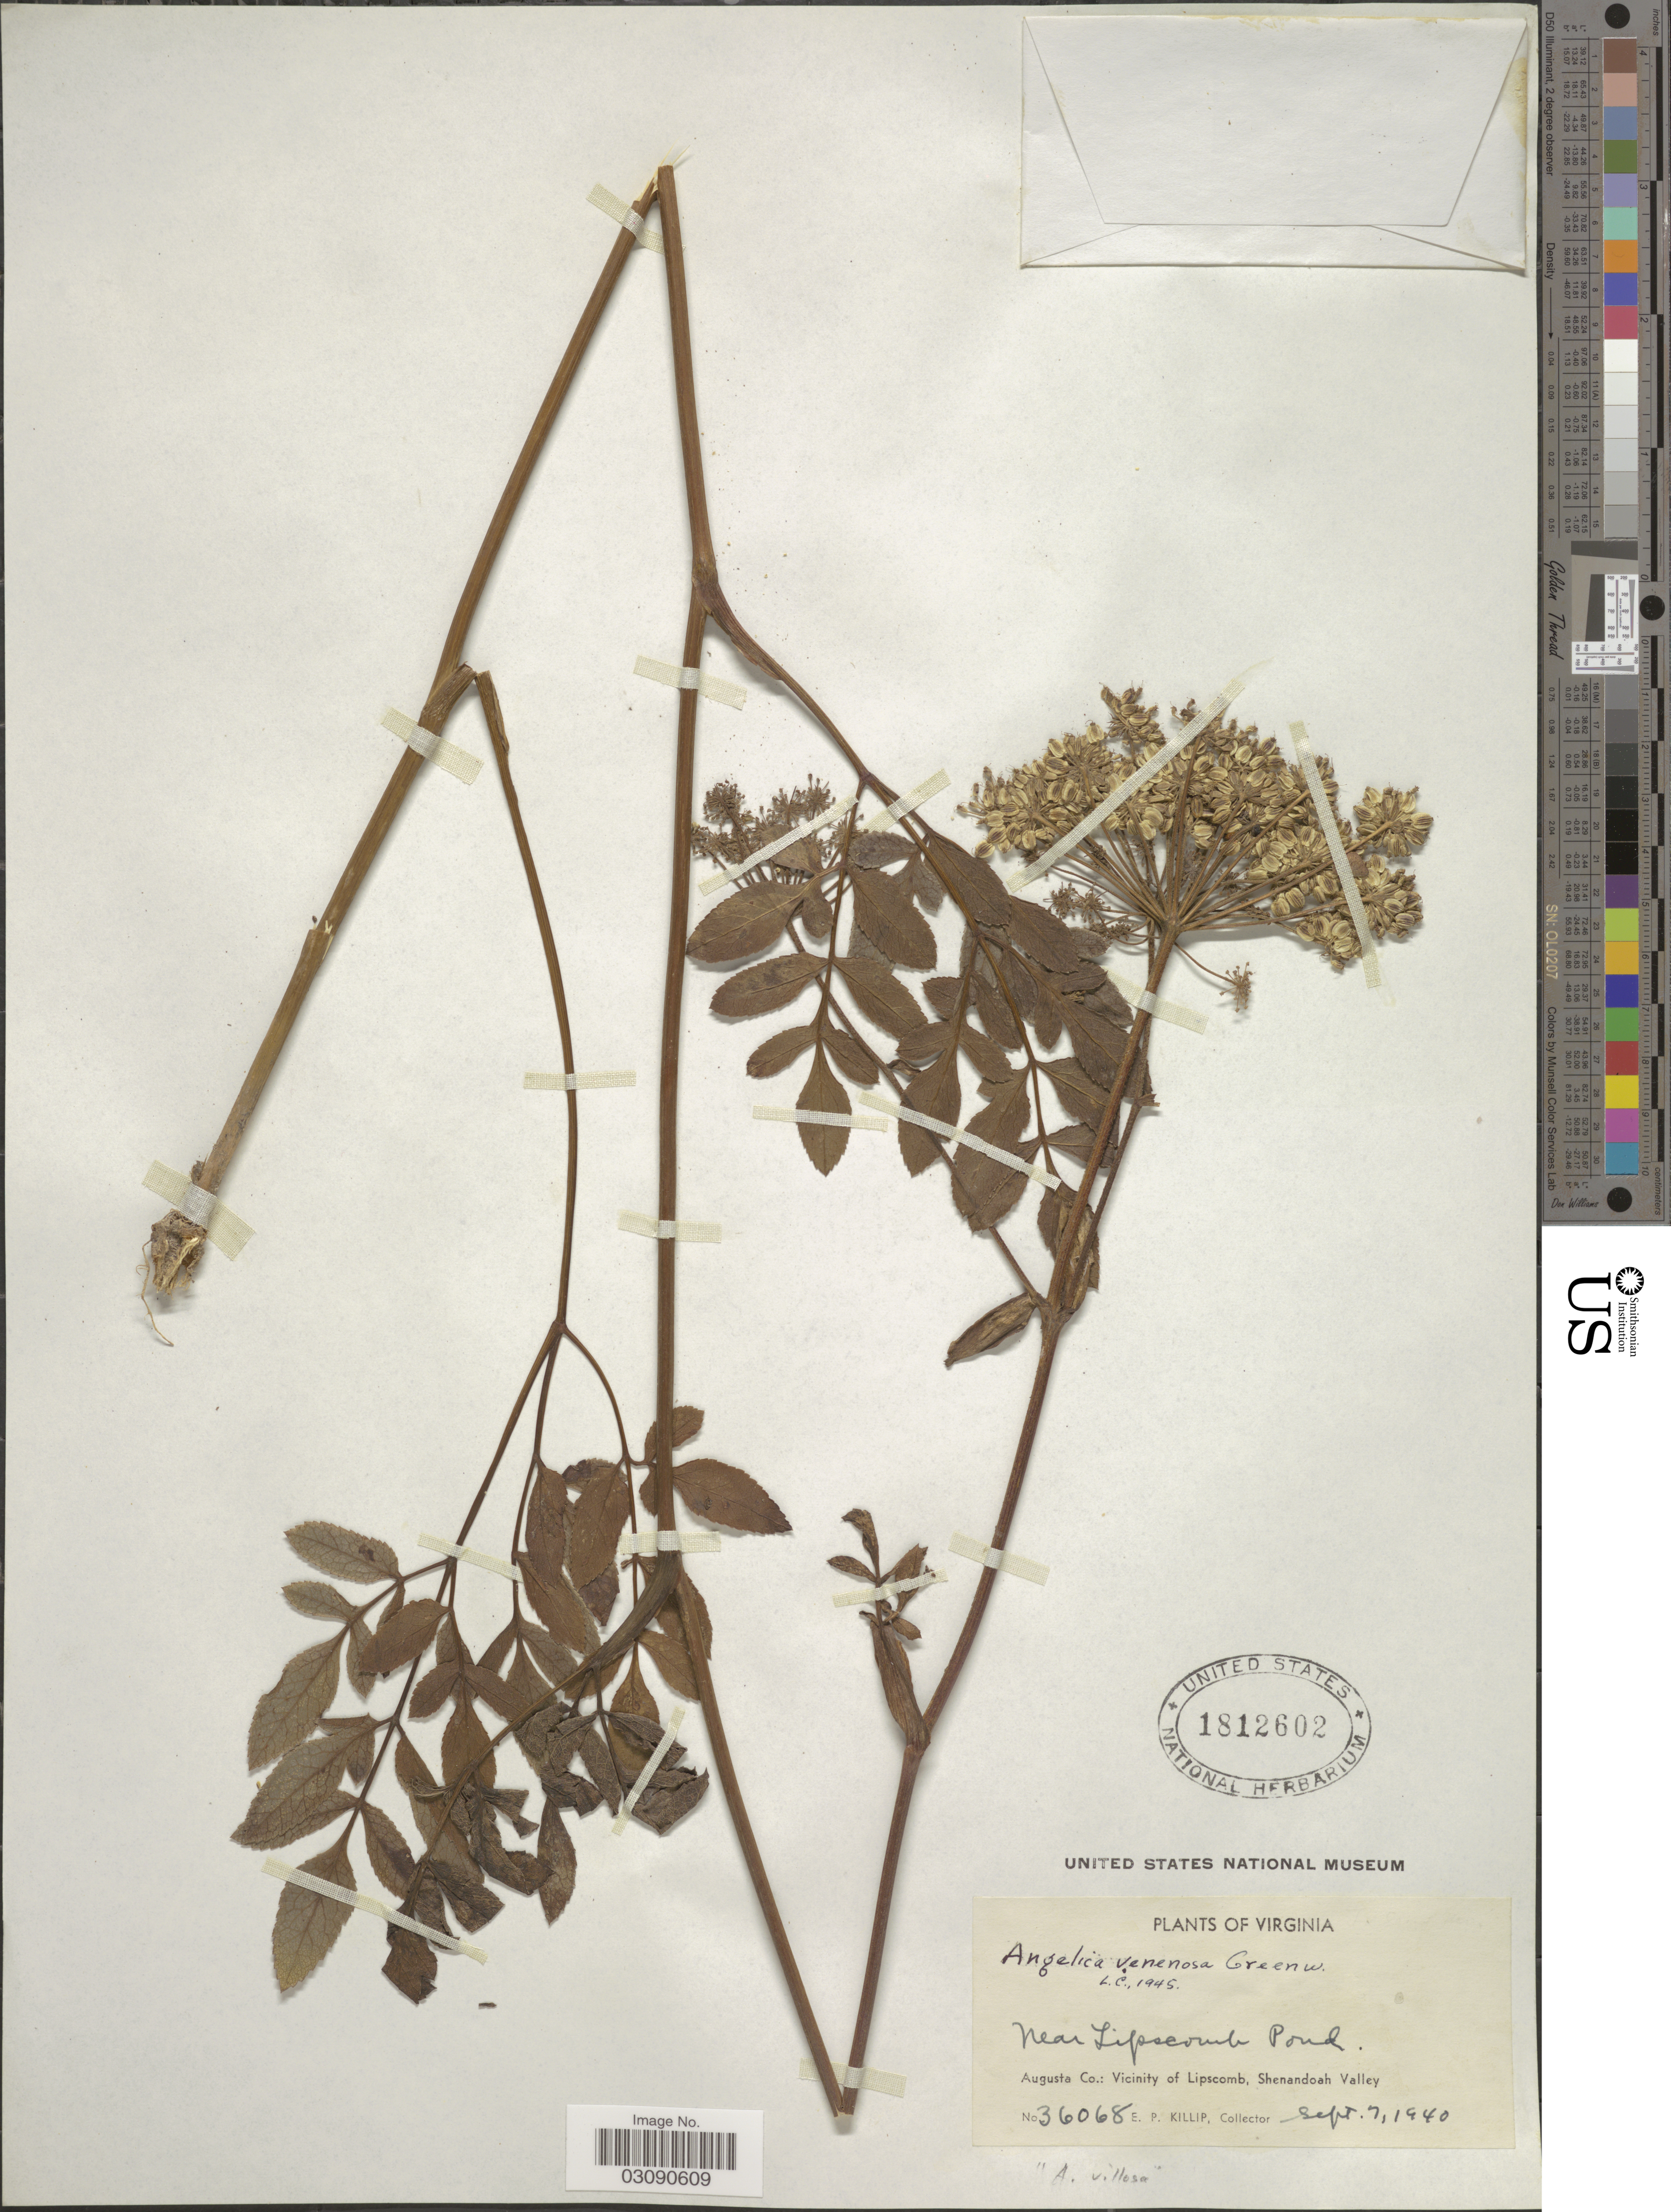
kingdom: Plantae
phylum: Tracheophyta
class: Magnoliopsida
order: Apiales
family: Apiaceae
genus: Angelica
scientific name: Angelica venenosa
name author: (Greenway) Fernald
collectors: E. P. Killip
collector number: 36068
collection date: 1940-09-07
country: United States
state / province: Virginia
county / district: Augusta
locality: Near Lipscomb Pond. Augusta Co.: Vicinity of Lipscomb, Shenandoah Valley.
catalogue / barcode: US 1812602